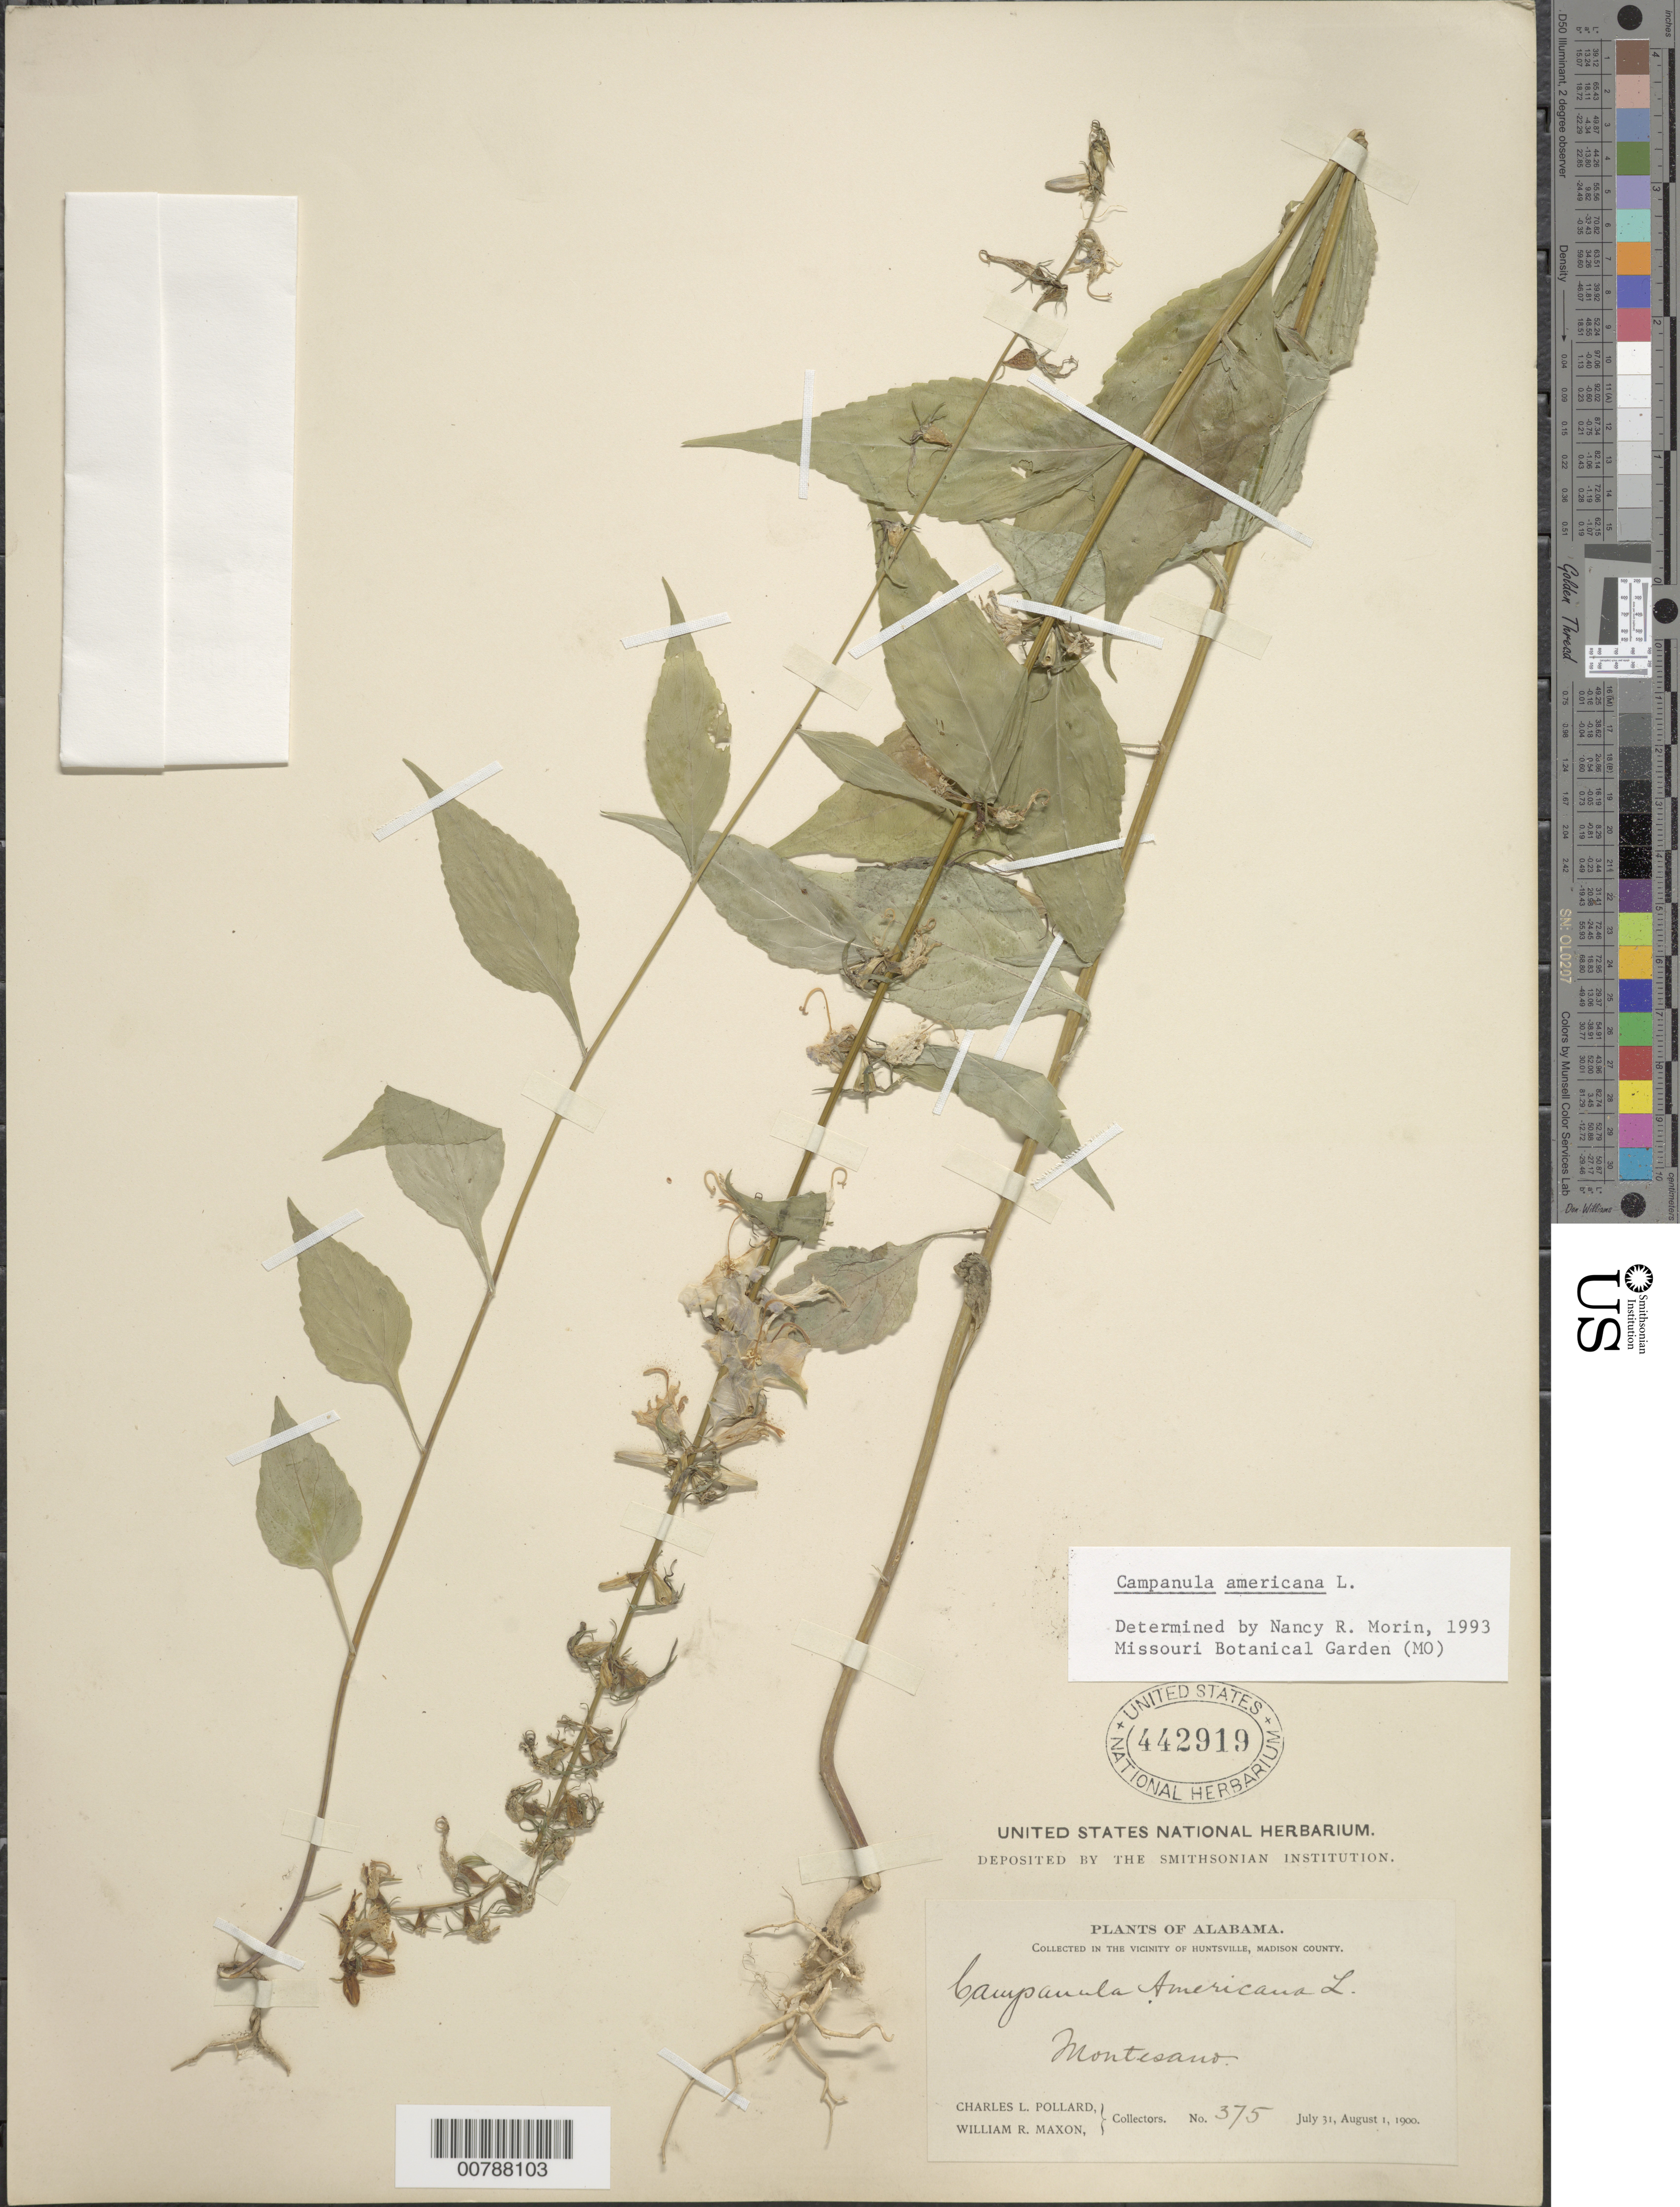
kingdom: Plantae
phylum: Tracheophyta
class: Magnoliopsida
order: Asterales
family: Campanulaceae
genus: Campanula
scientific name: Campanula americana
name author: L.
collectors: C. L. Pollard & W. R. Maxon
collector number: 375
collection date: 1900-07-31/1900-08-01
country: United States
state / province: Alabama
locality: Montesano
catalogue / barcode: US 442919